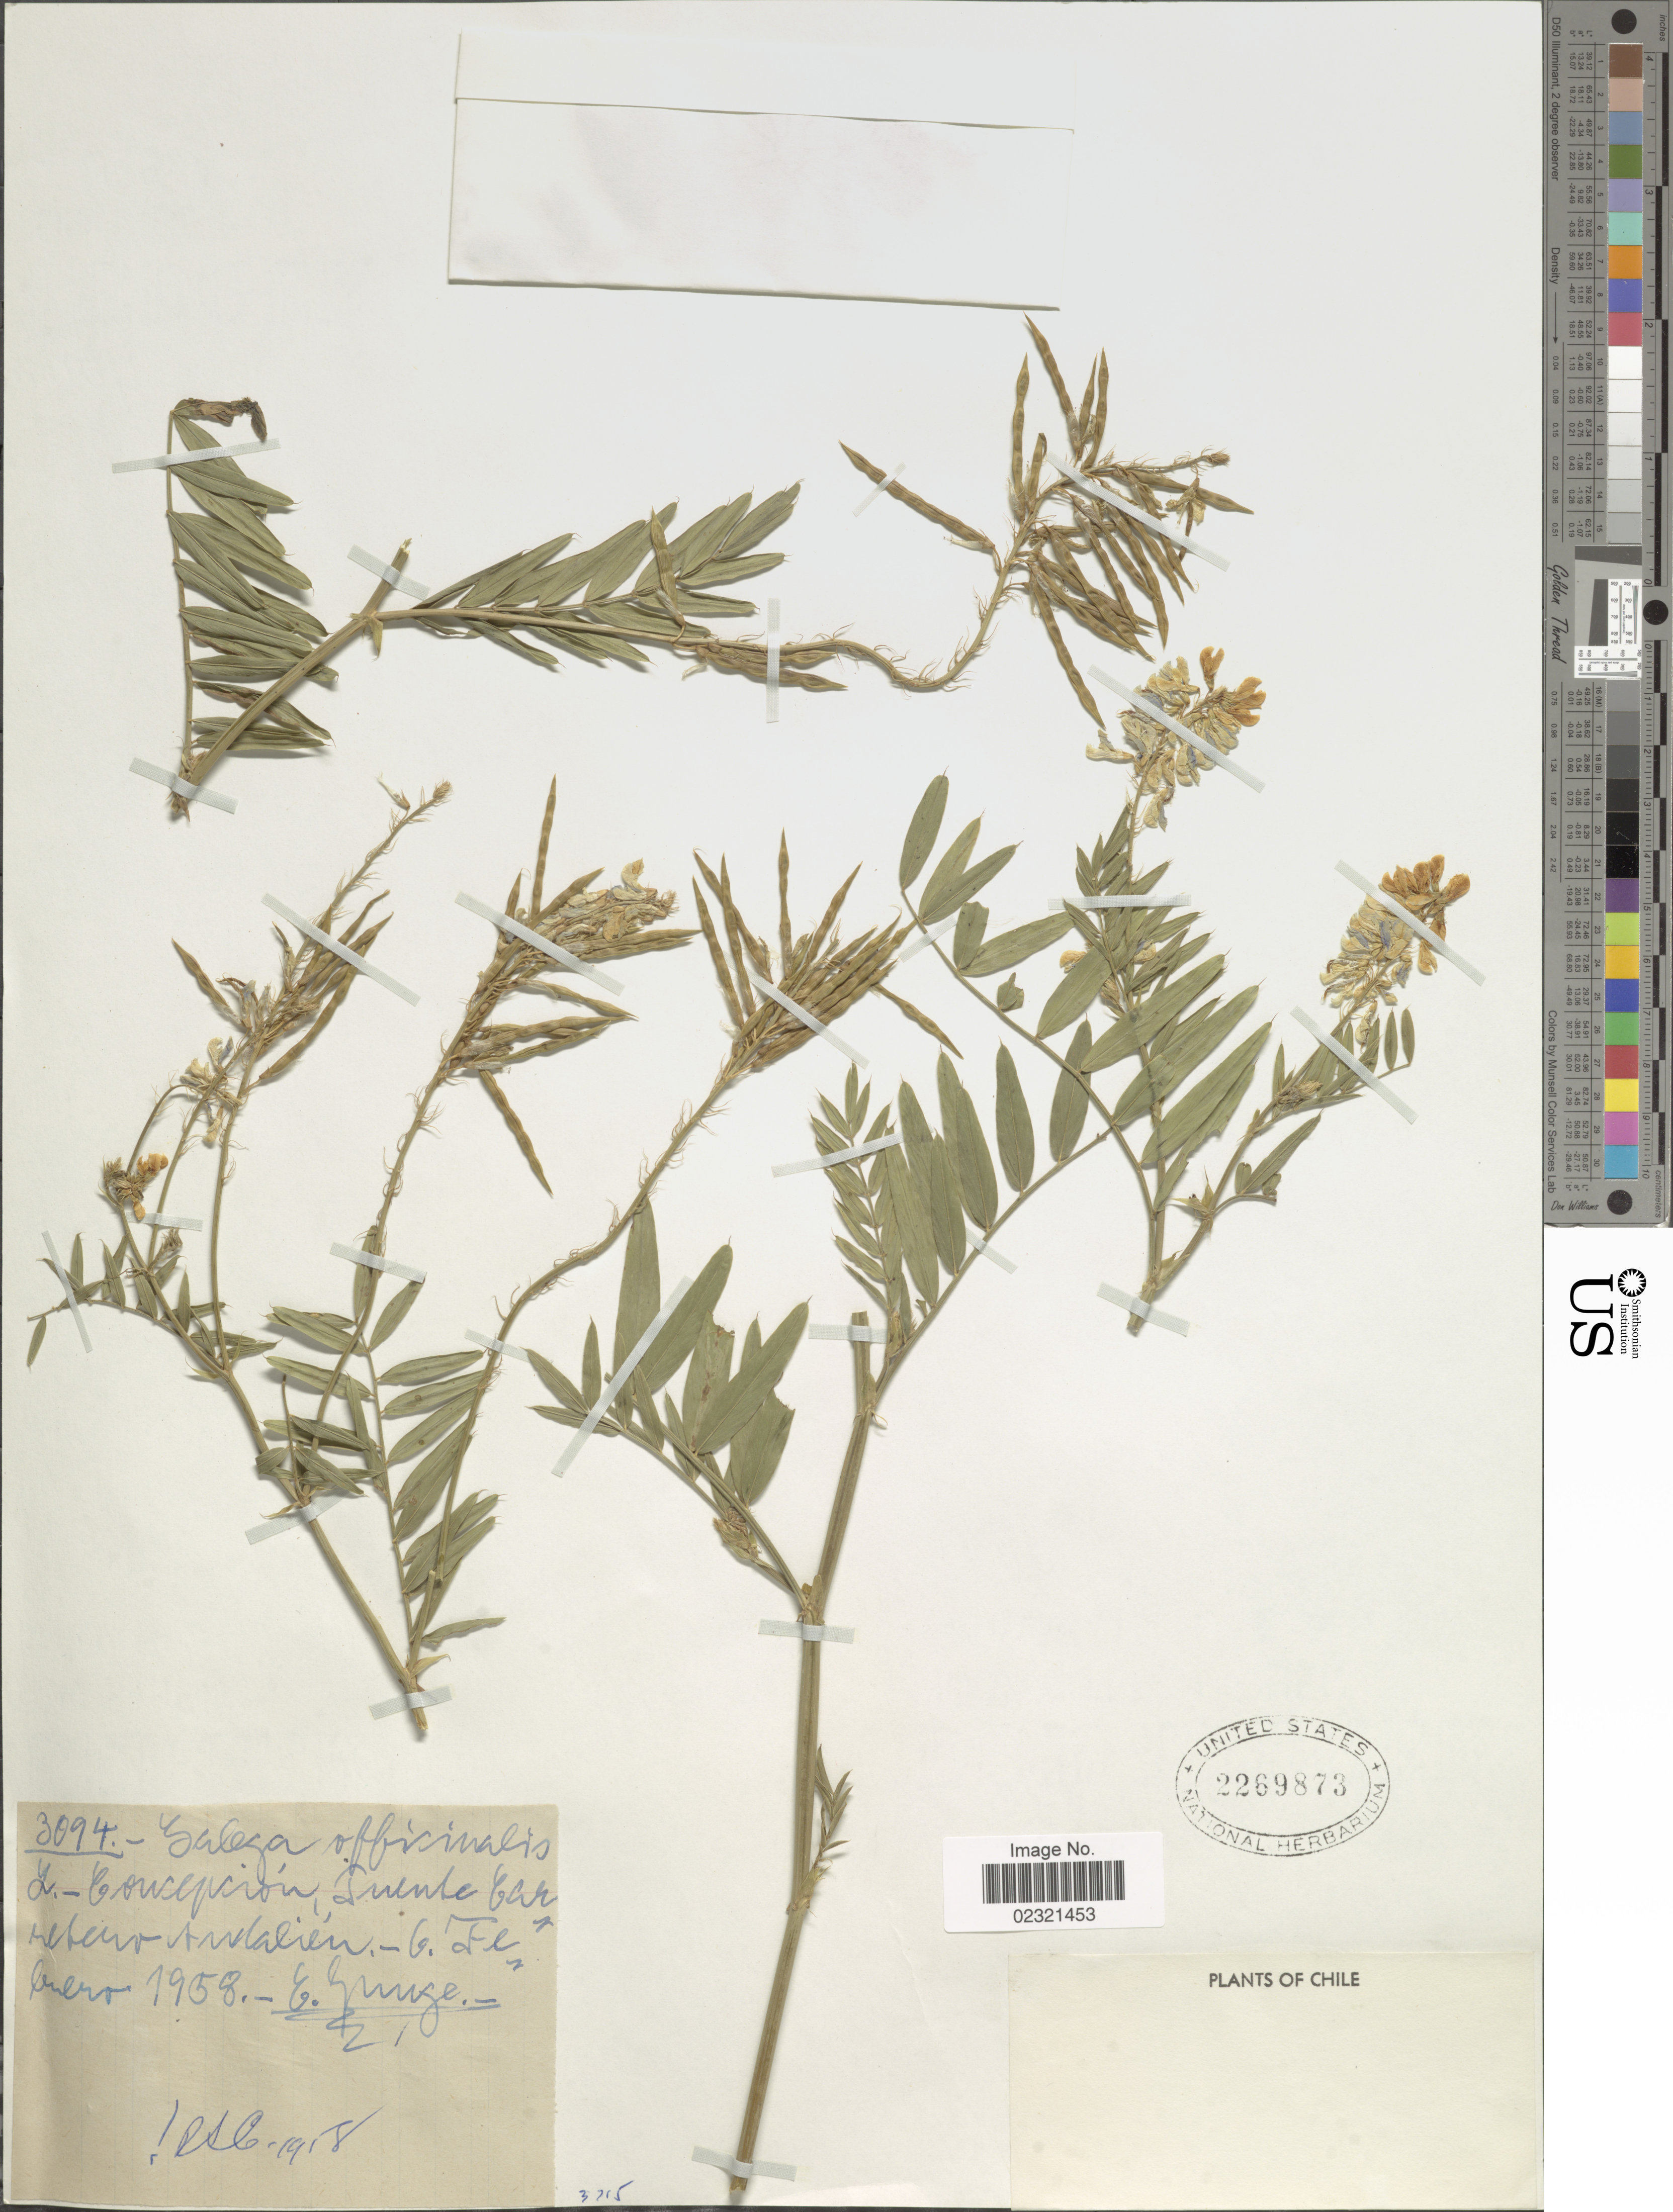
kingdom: Plantae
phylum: Tracheophyta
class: Magnoliopsida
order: Fabales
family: Fabaceae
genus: Galega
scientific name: Galega officinalis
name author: L.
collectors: E. Junge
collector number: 3094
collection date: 1958-01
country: Chile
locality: Concepcion, Puente Carretero Andalién.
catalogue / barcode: US 2269873